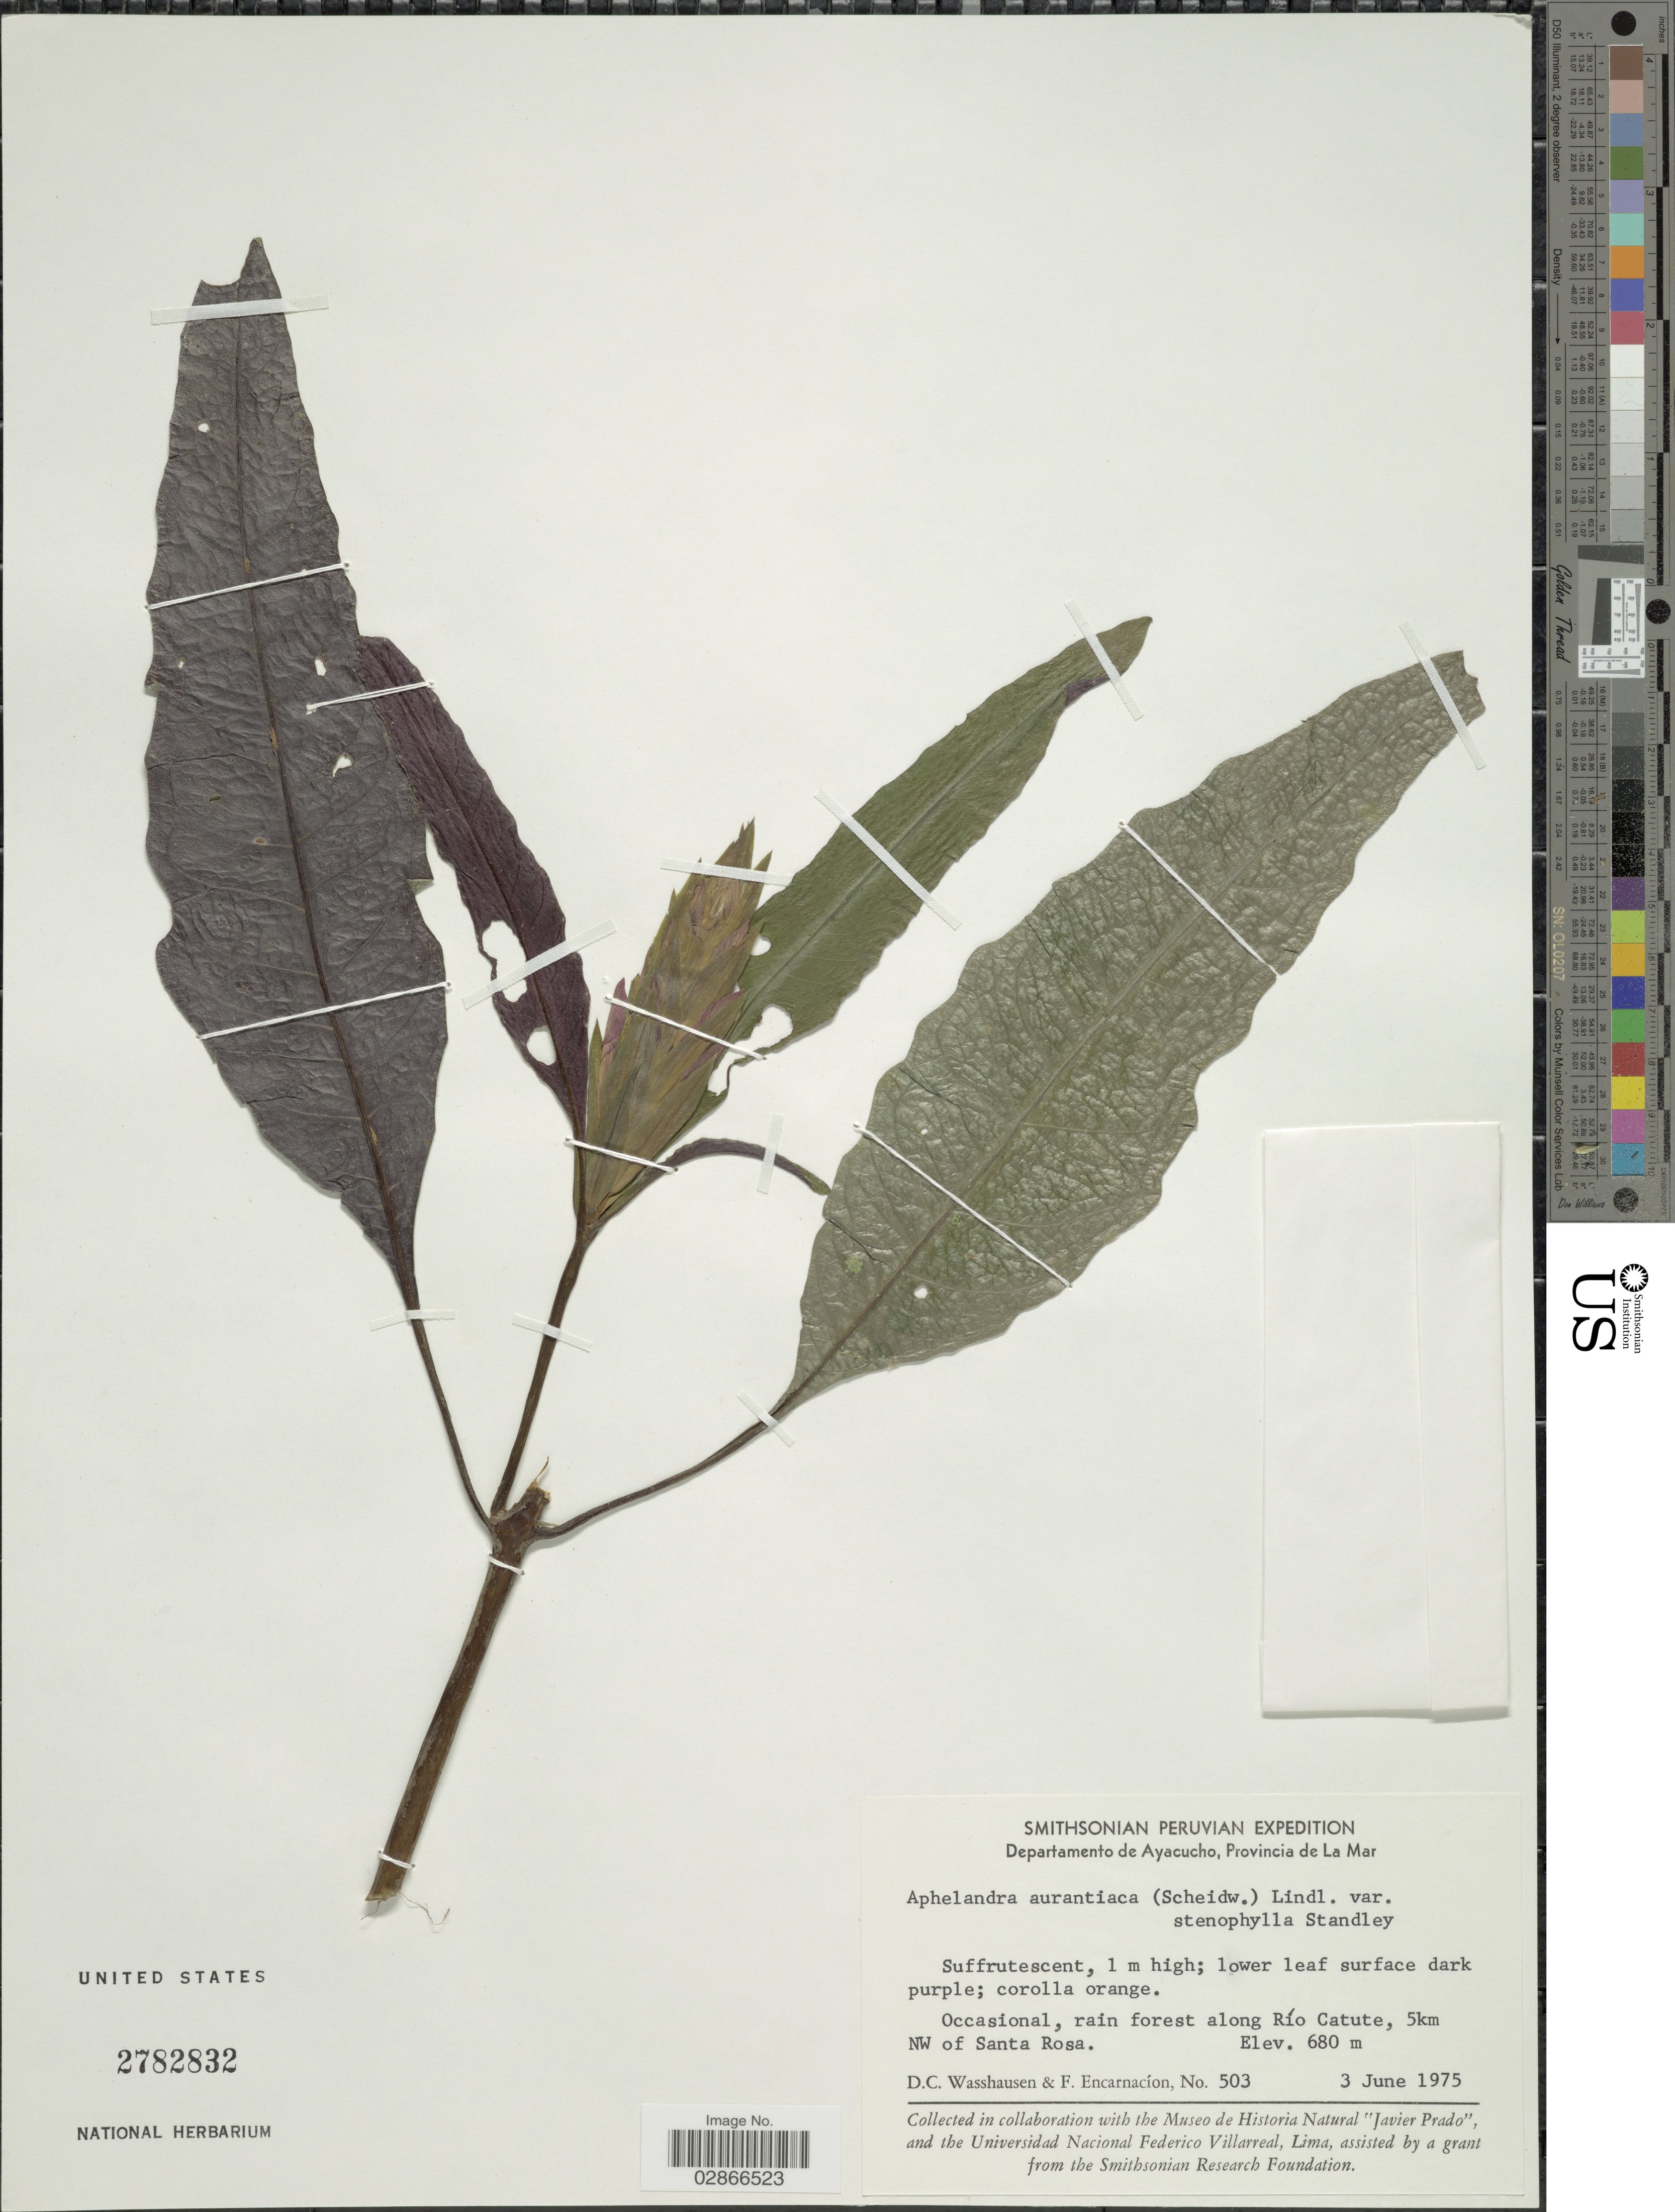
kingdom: Plantae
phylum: Tracheophyta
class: Magnoliopsida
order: Lamiales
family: Acanthaceae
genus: Aphelandra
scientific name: Aphelandra aurantiaca var. stenophylla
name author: Standl.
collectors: D. C. Wasshausen & F. Encarnación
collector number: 503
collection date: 1975-06-03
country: Peru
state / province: Ayacucho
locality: Departamento de Ayacucho, Provincia de La Mar. Along Río Catute, 5 km NW of Santa Rosa.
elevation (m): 680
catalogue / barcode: US 2782832